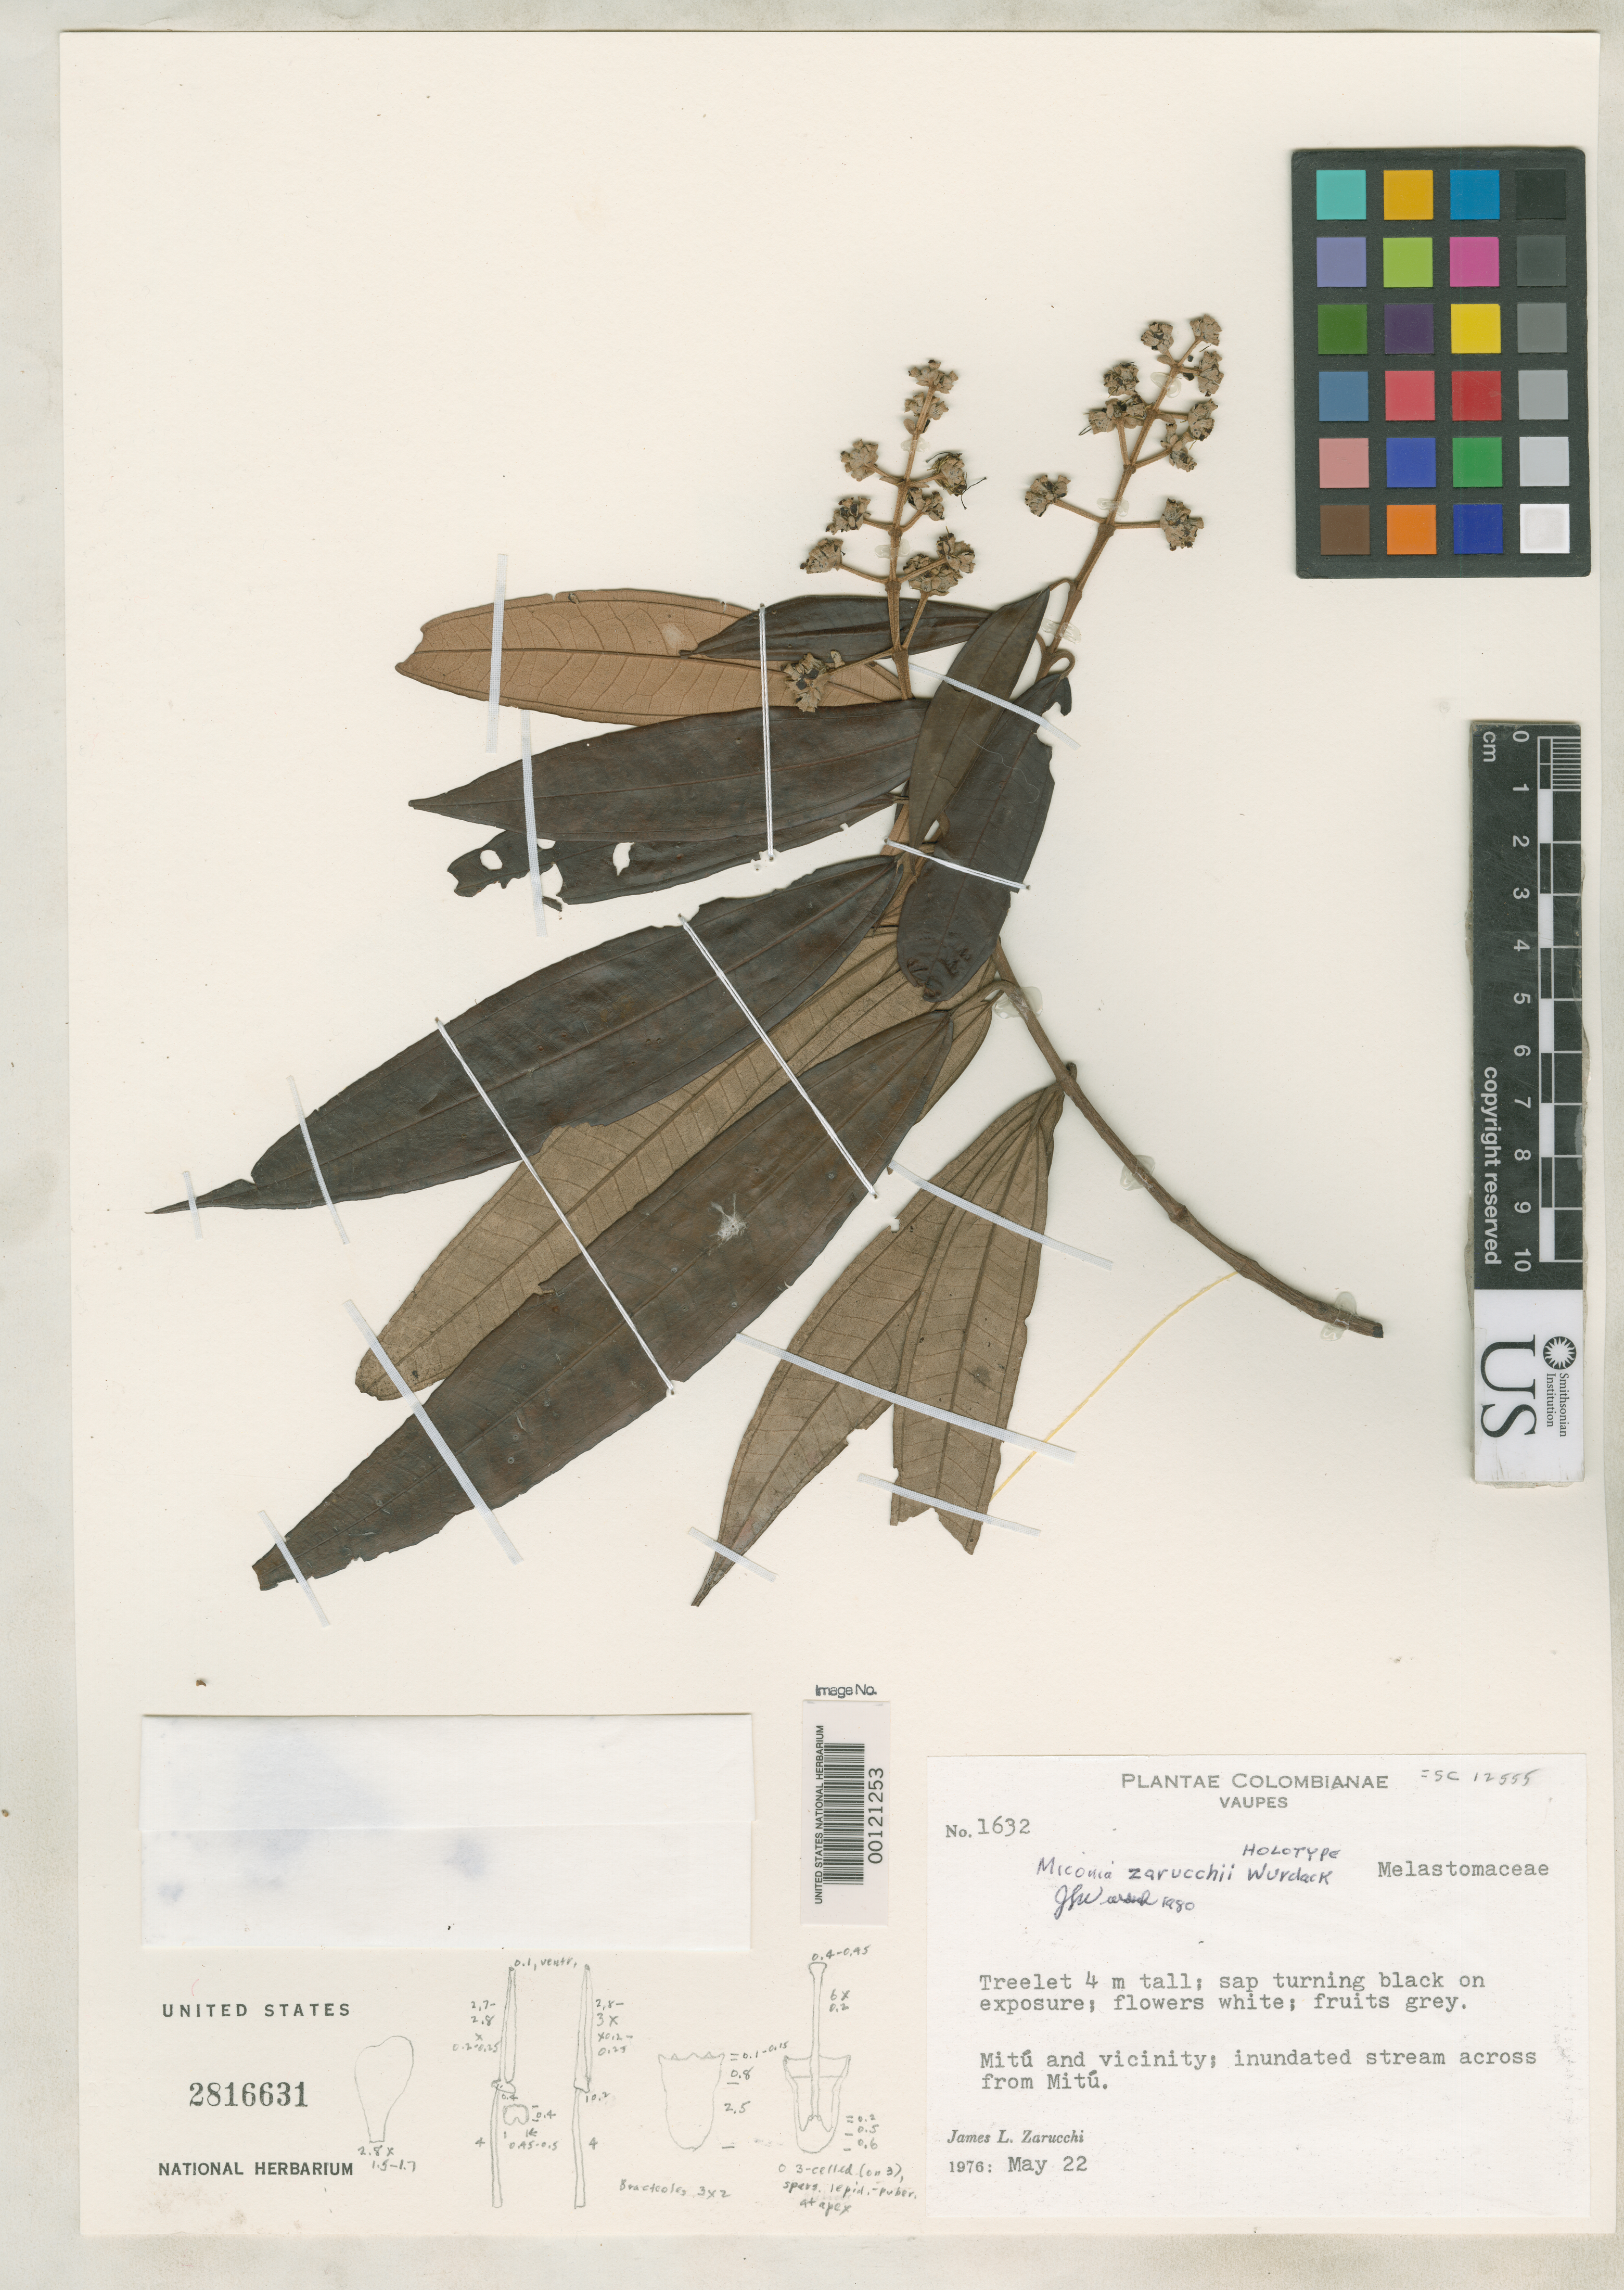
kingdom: Plantae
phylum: Tracheophyta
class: Magnoliopsida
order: Myrtales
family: Melastomataceae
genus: Miconia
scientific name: Miconia zarucchii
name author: Wurdack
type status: Holotype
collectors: J. L. Zarucchi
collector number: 1632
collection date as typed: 22 May 1976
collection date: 1976-05-22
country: Colombia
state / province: Vaupés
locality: Near Mitu.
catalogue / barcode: US 2816631